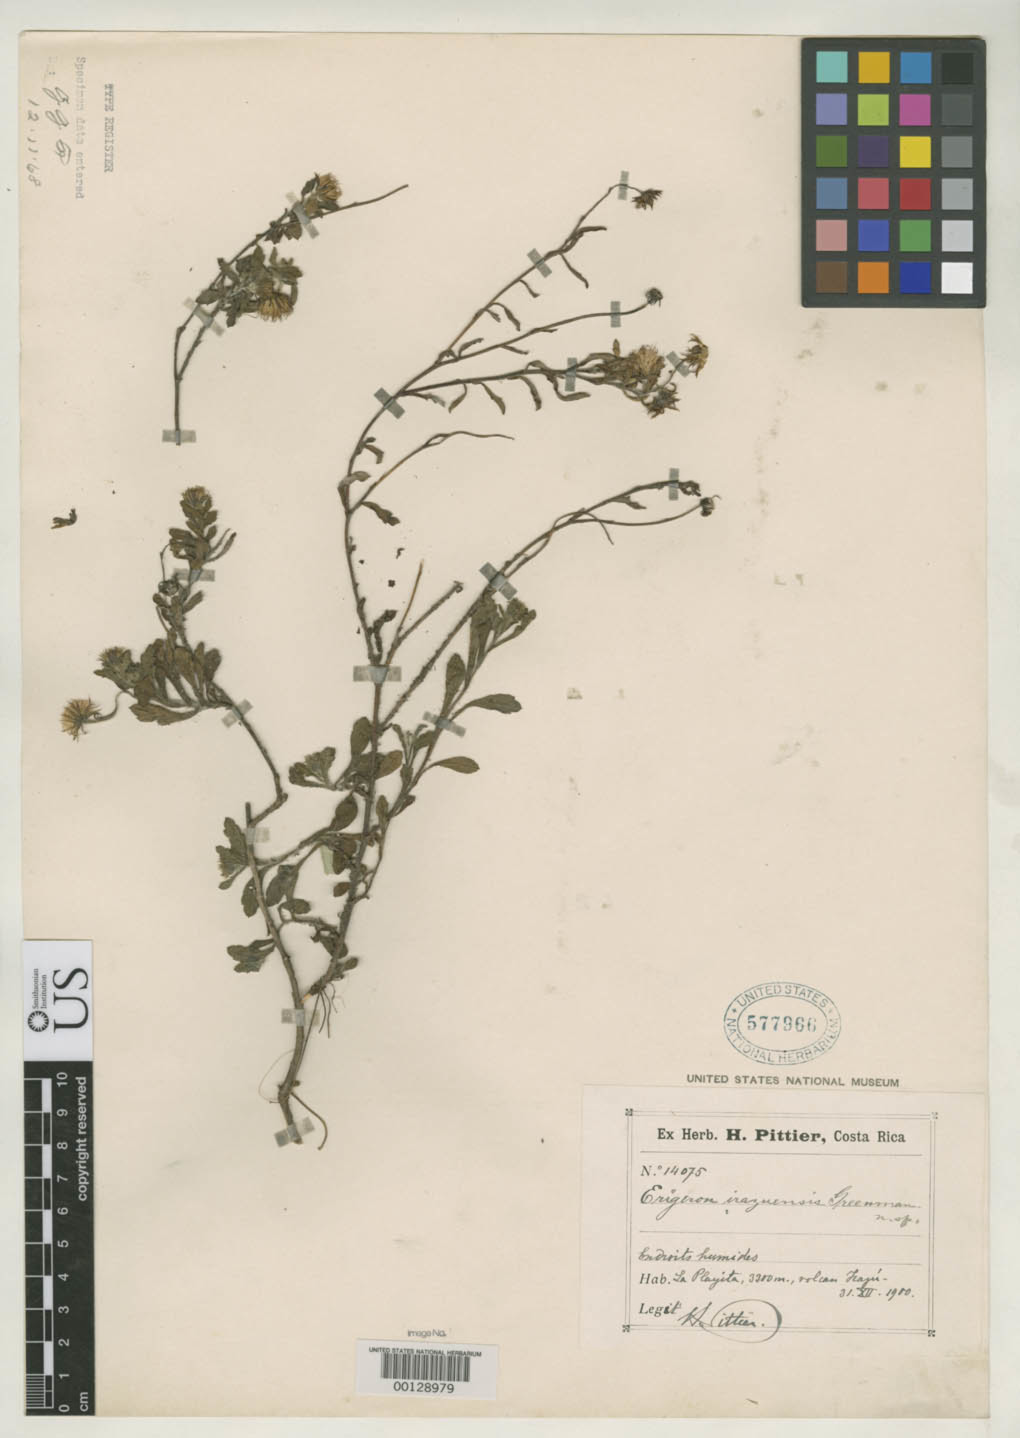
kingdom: Plantae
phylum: Tracheophyta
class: Magnoliopsida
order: Asterales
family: Asteraceae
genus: Erigeron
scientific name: Erigeron irazuense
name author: Greenm.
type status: Isolectotype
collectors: H. F. Pittier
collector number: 14075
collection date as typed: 31 Dec 1900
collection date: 1900-12-31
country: Costa Rica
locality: Volcan Irazu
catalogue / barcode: US 577966